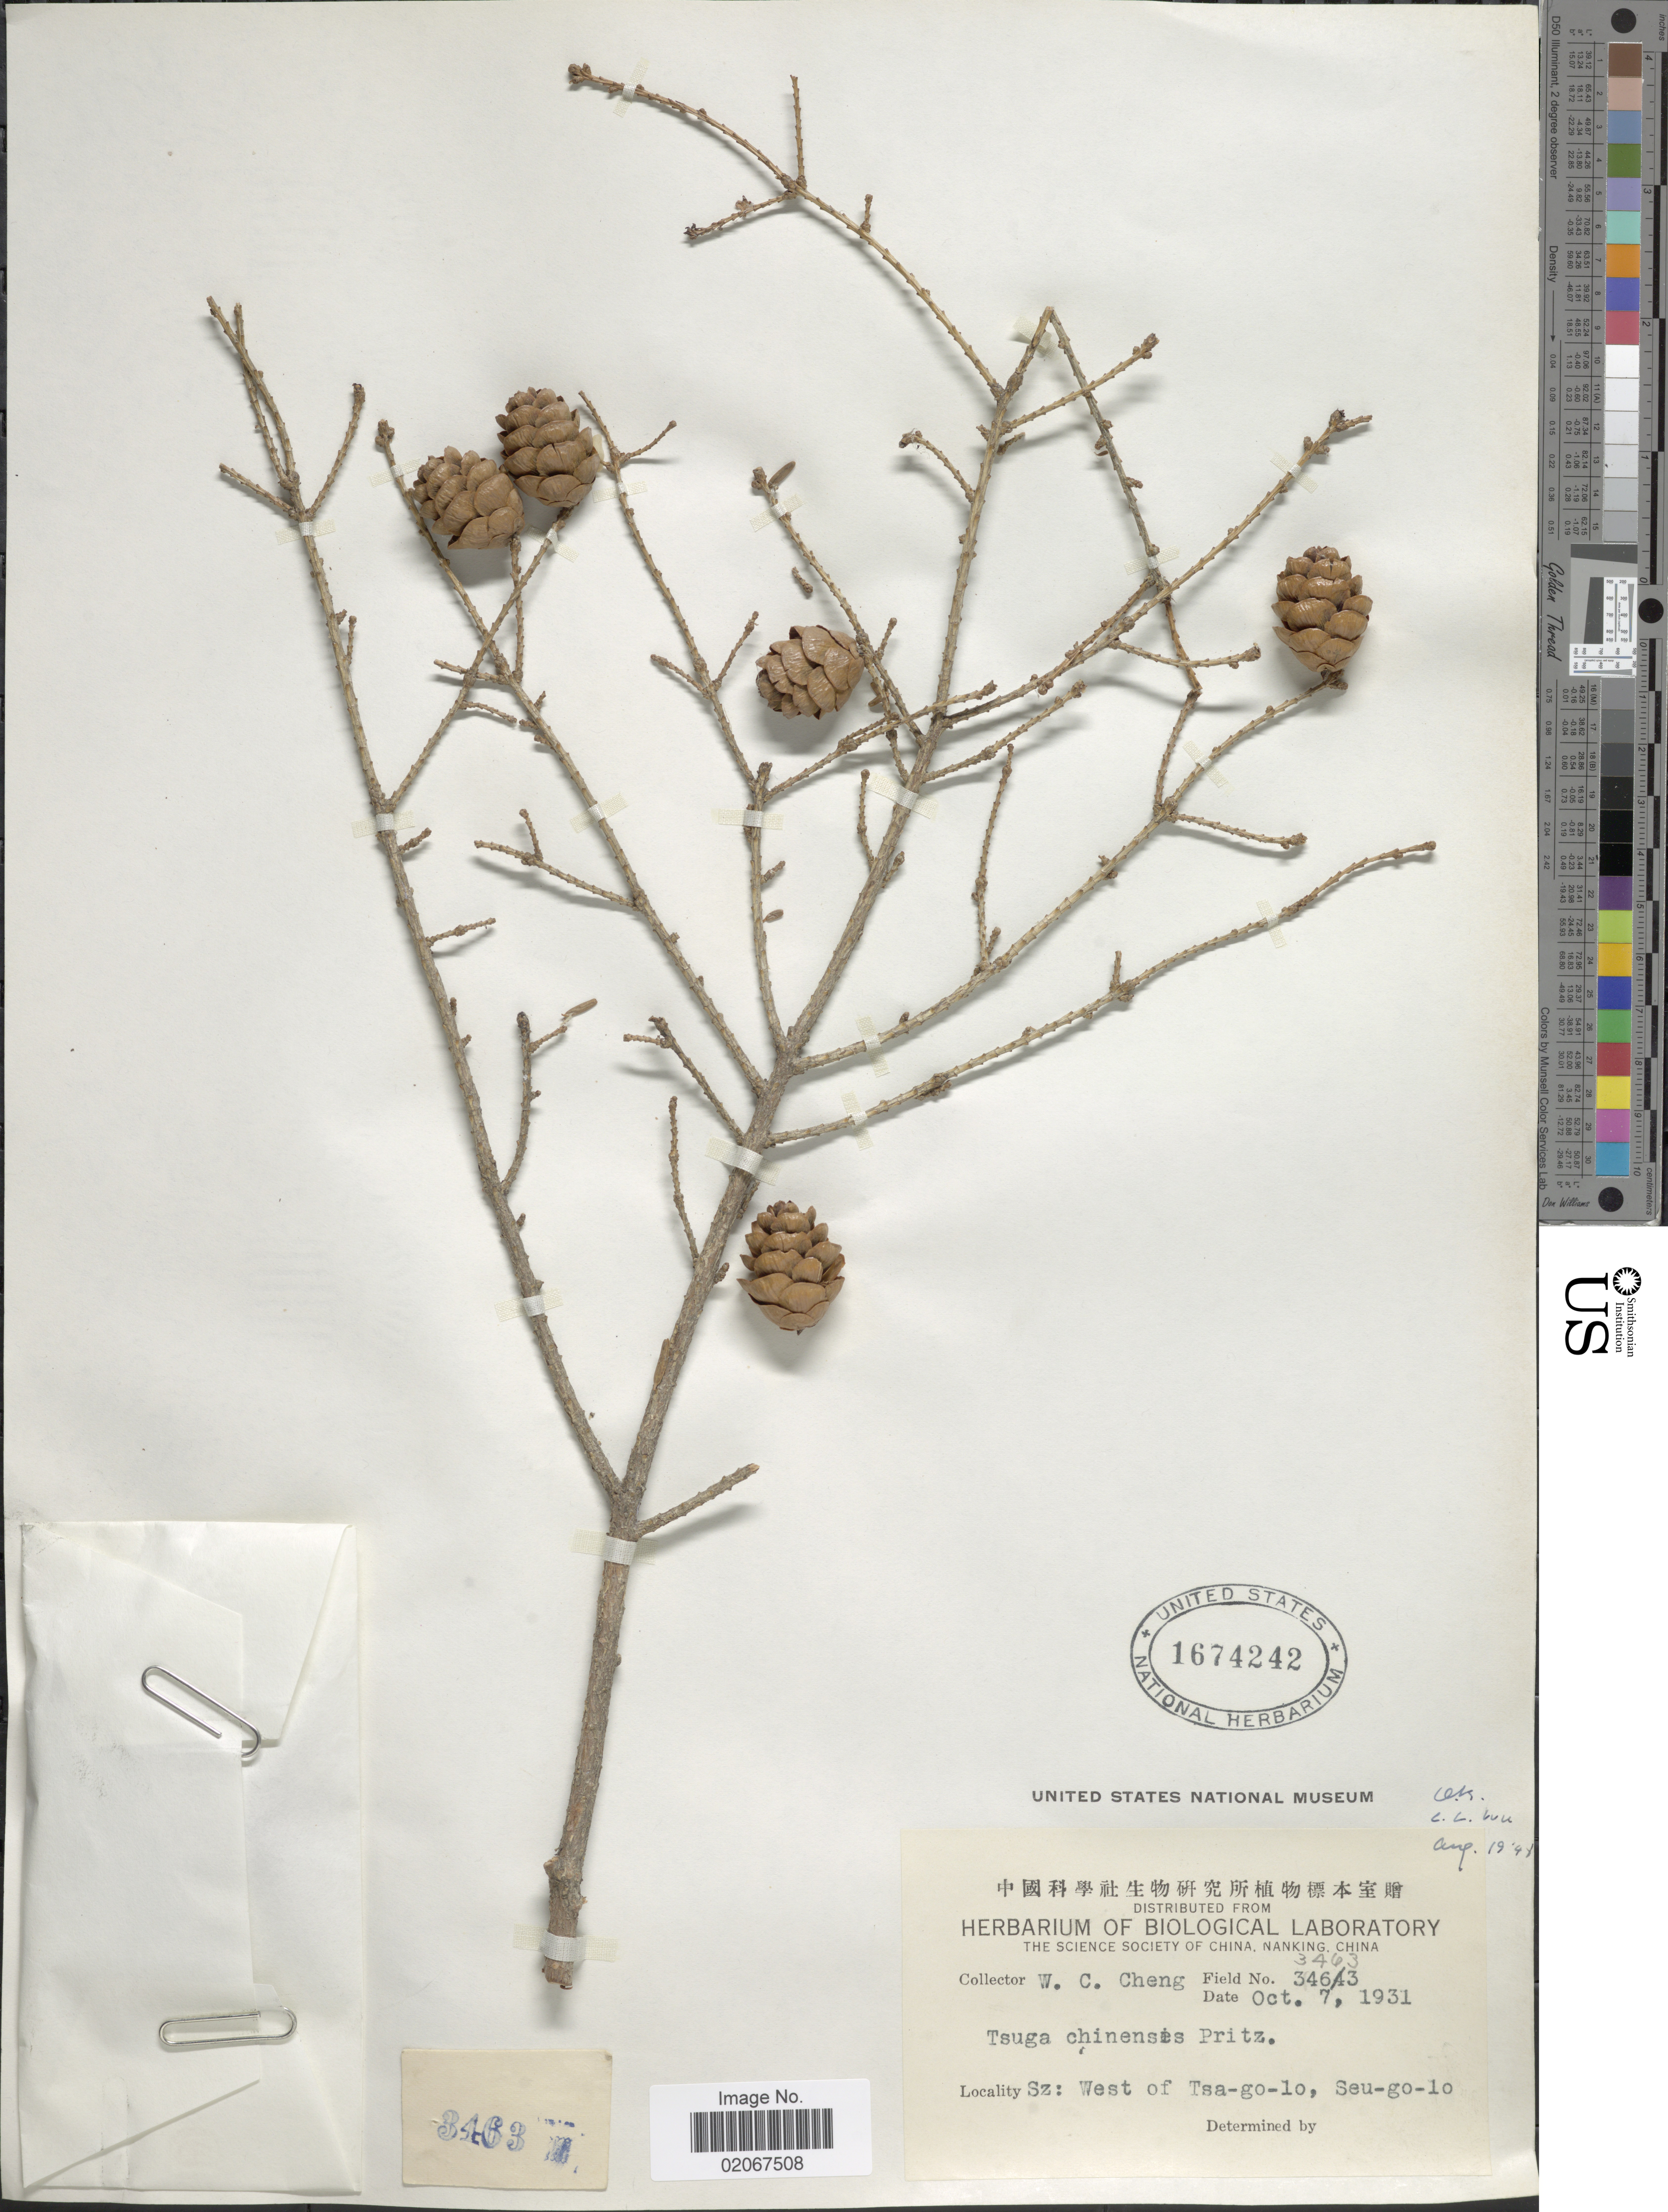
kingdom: Plantae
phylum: Tracheophyta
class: Pinopsida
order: Pinales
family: Pinaceae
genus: Tsuga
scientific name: Tsuga chinensis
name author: (Franch.) Pritz.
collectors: W. C. Cheng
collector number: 3463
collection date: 1931-10-07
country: China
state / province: Sichuan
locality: Sz: West of tsa-go-lo, Seu-go-lo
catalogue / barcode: US 1674242